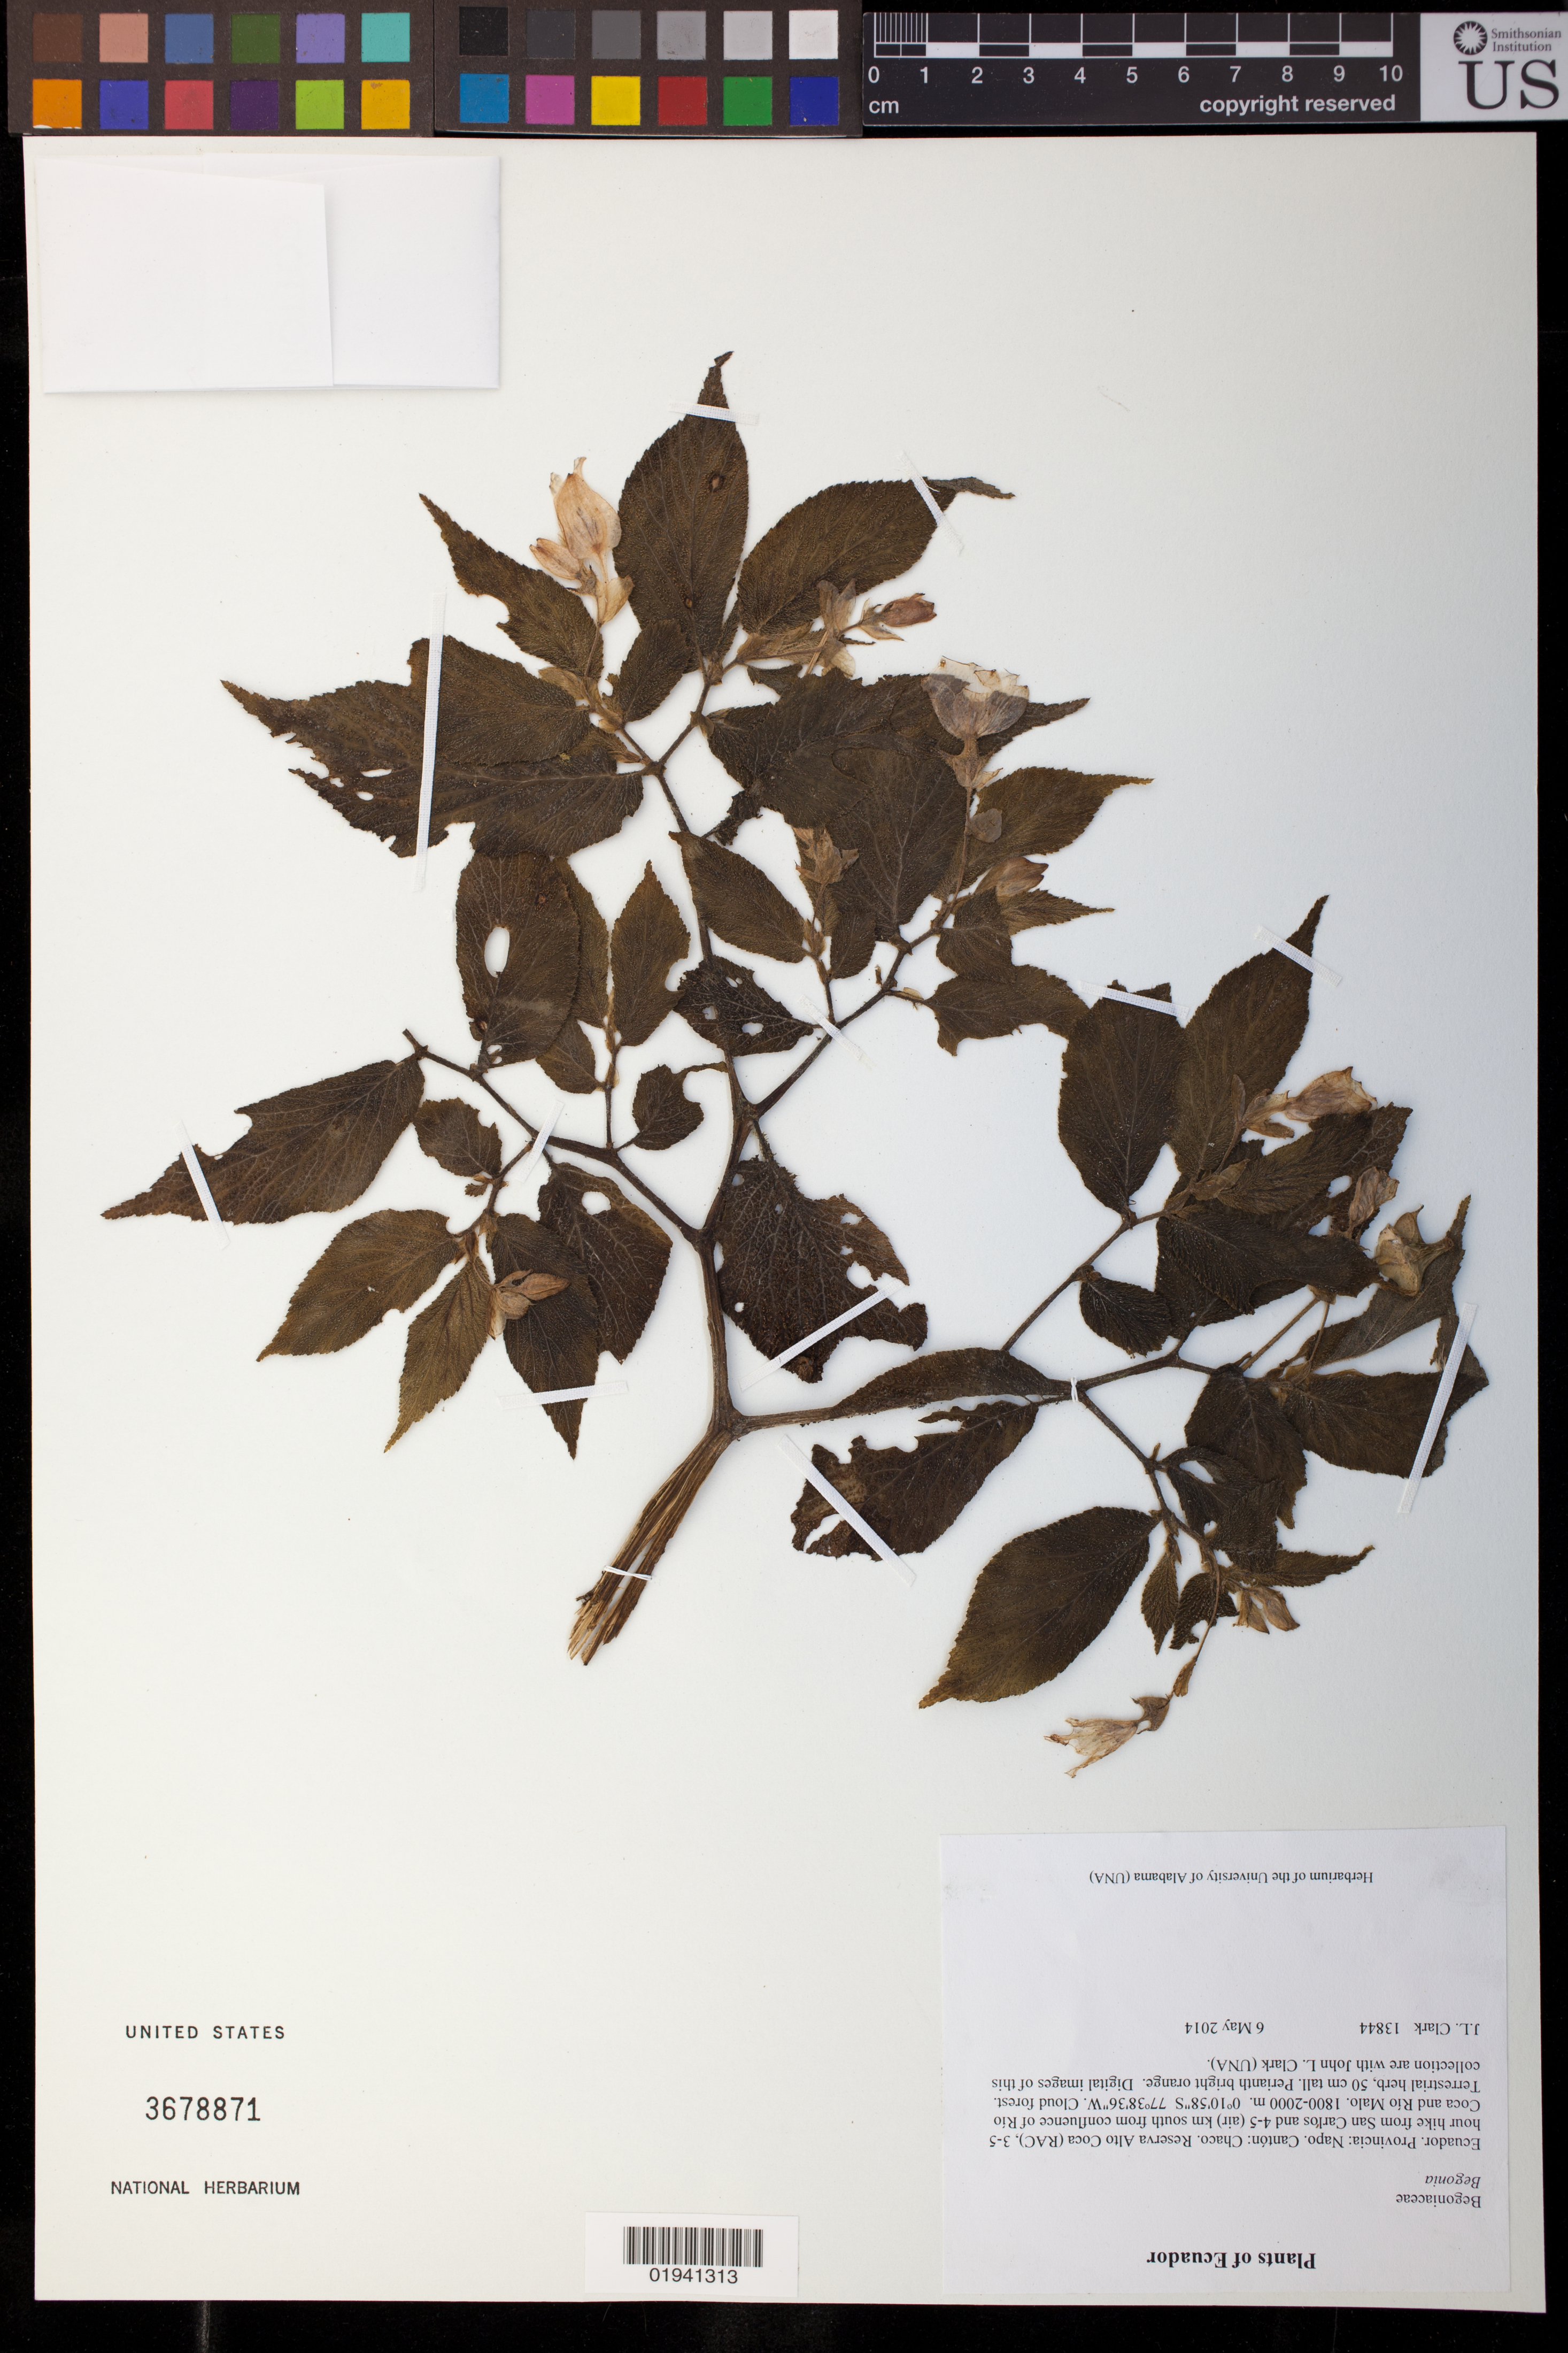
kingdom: Plantae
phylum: Tracheophyta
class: Magnoliopsida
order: Cucurbitales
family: Begoniaceae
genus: Begonia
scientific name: Begonia sp.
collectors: J. L. Clark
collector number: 13844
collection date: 2014-05-06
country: Ecuador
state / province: Napo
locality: Canton: Chaco. Reserva Alto Coca (RAC), 3-5 hour hike from San Carlos and 4-5 (air) km south from confluence of Rio Coca and Rio Malo.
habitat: Cloud forest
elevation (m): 1800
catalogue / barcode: US 3678871